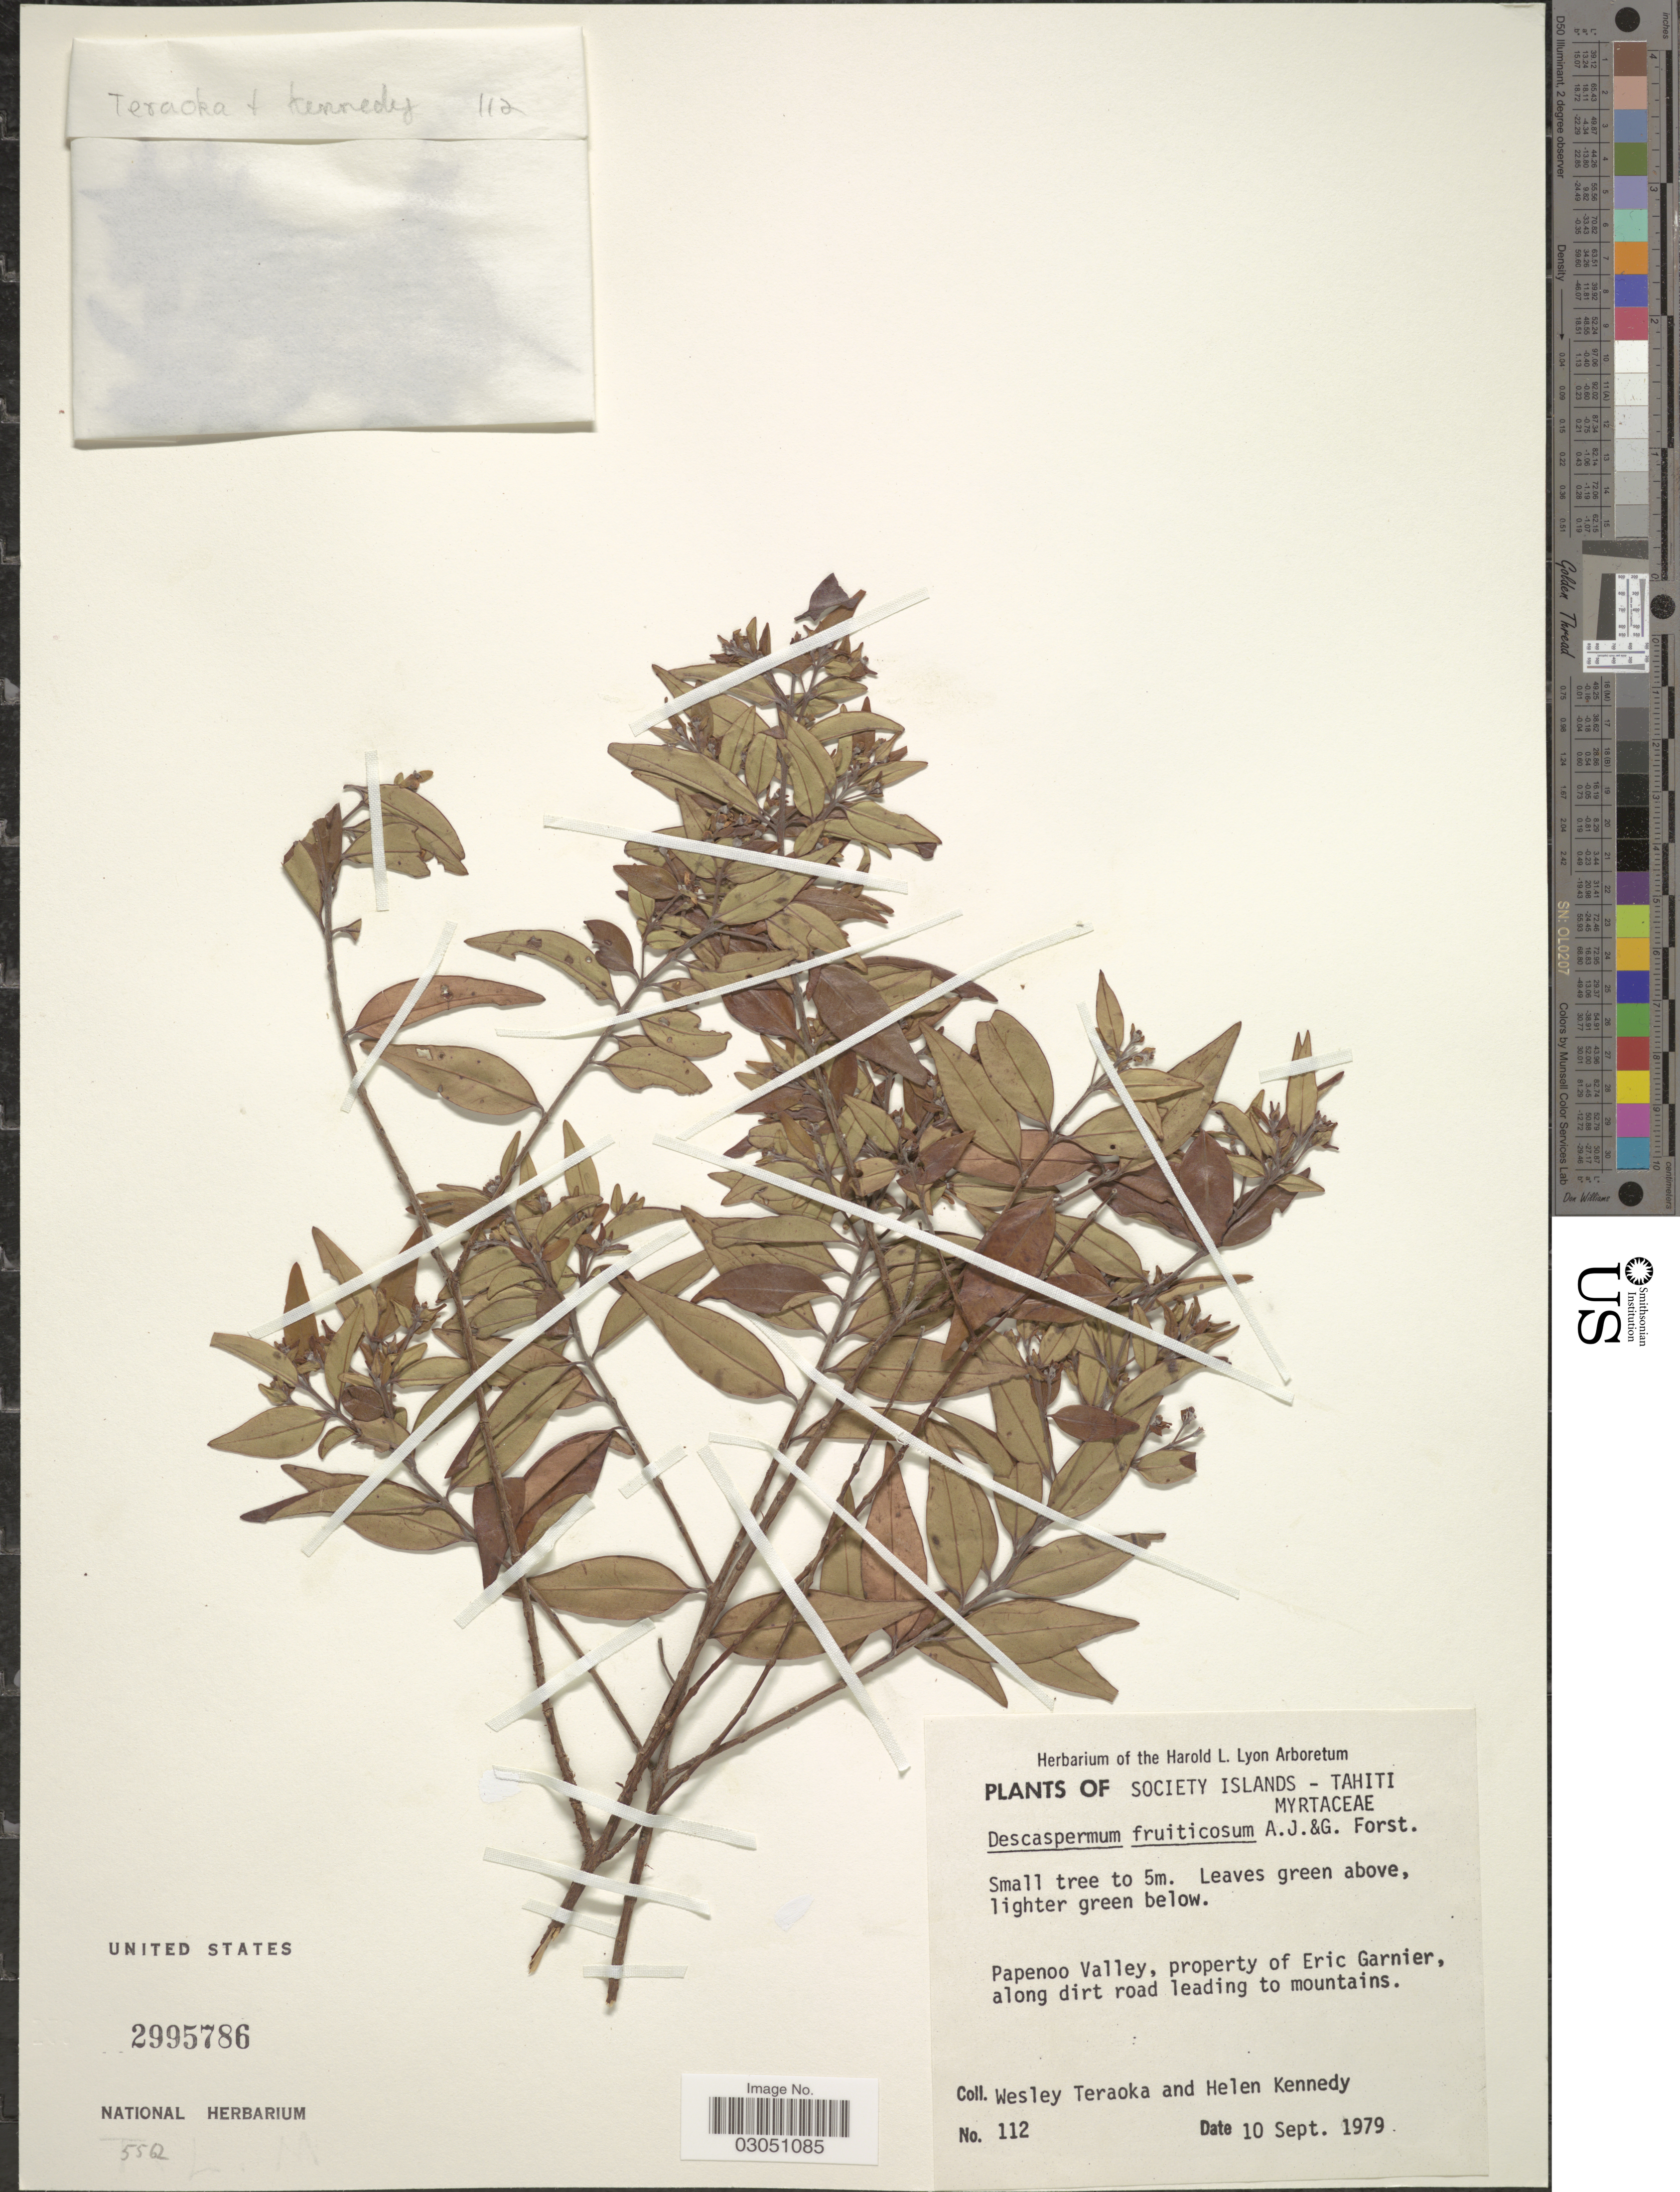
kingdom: Plantae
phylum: Tracheophyta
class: Magnoliopsida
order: Myrtales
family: Myrtaceae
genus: Decaspermum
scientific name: Decaspermum fruticosum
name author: J.R. Forst. & G. Forst.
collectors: W. Teraoka & H. Kennedy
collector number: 112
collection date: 1979-09-10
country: French Polynesia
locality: Society Islands - Tahiti. Papenoo Valley, property of Eric Garnier, along dirt road leading to mountains.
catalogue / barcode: US 2995786